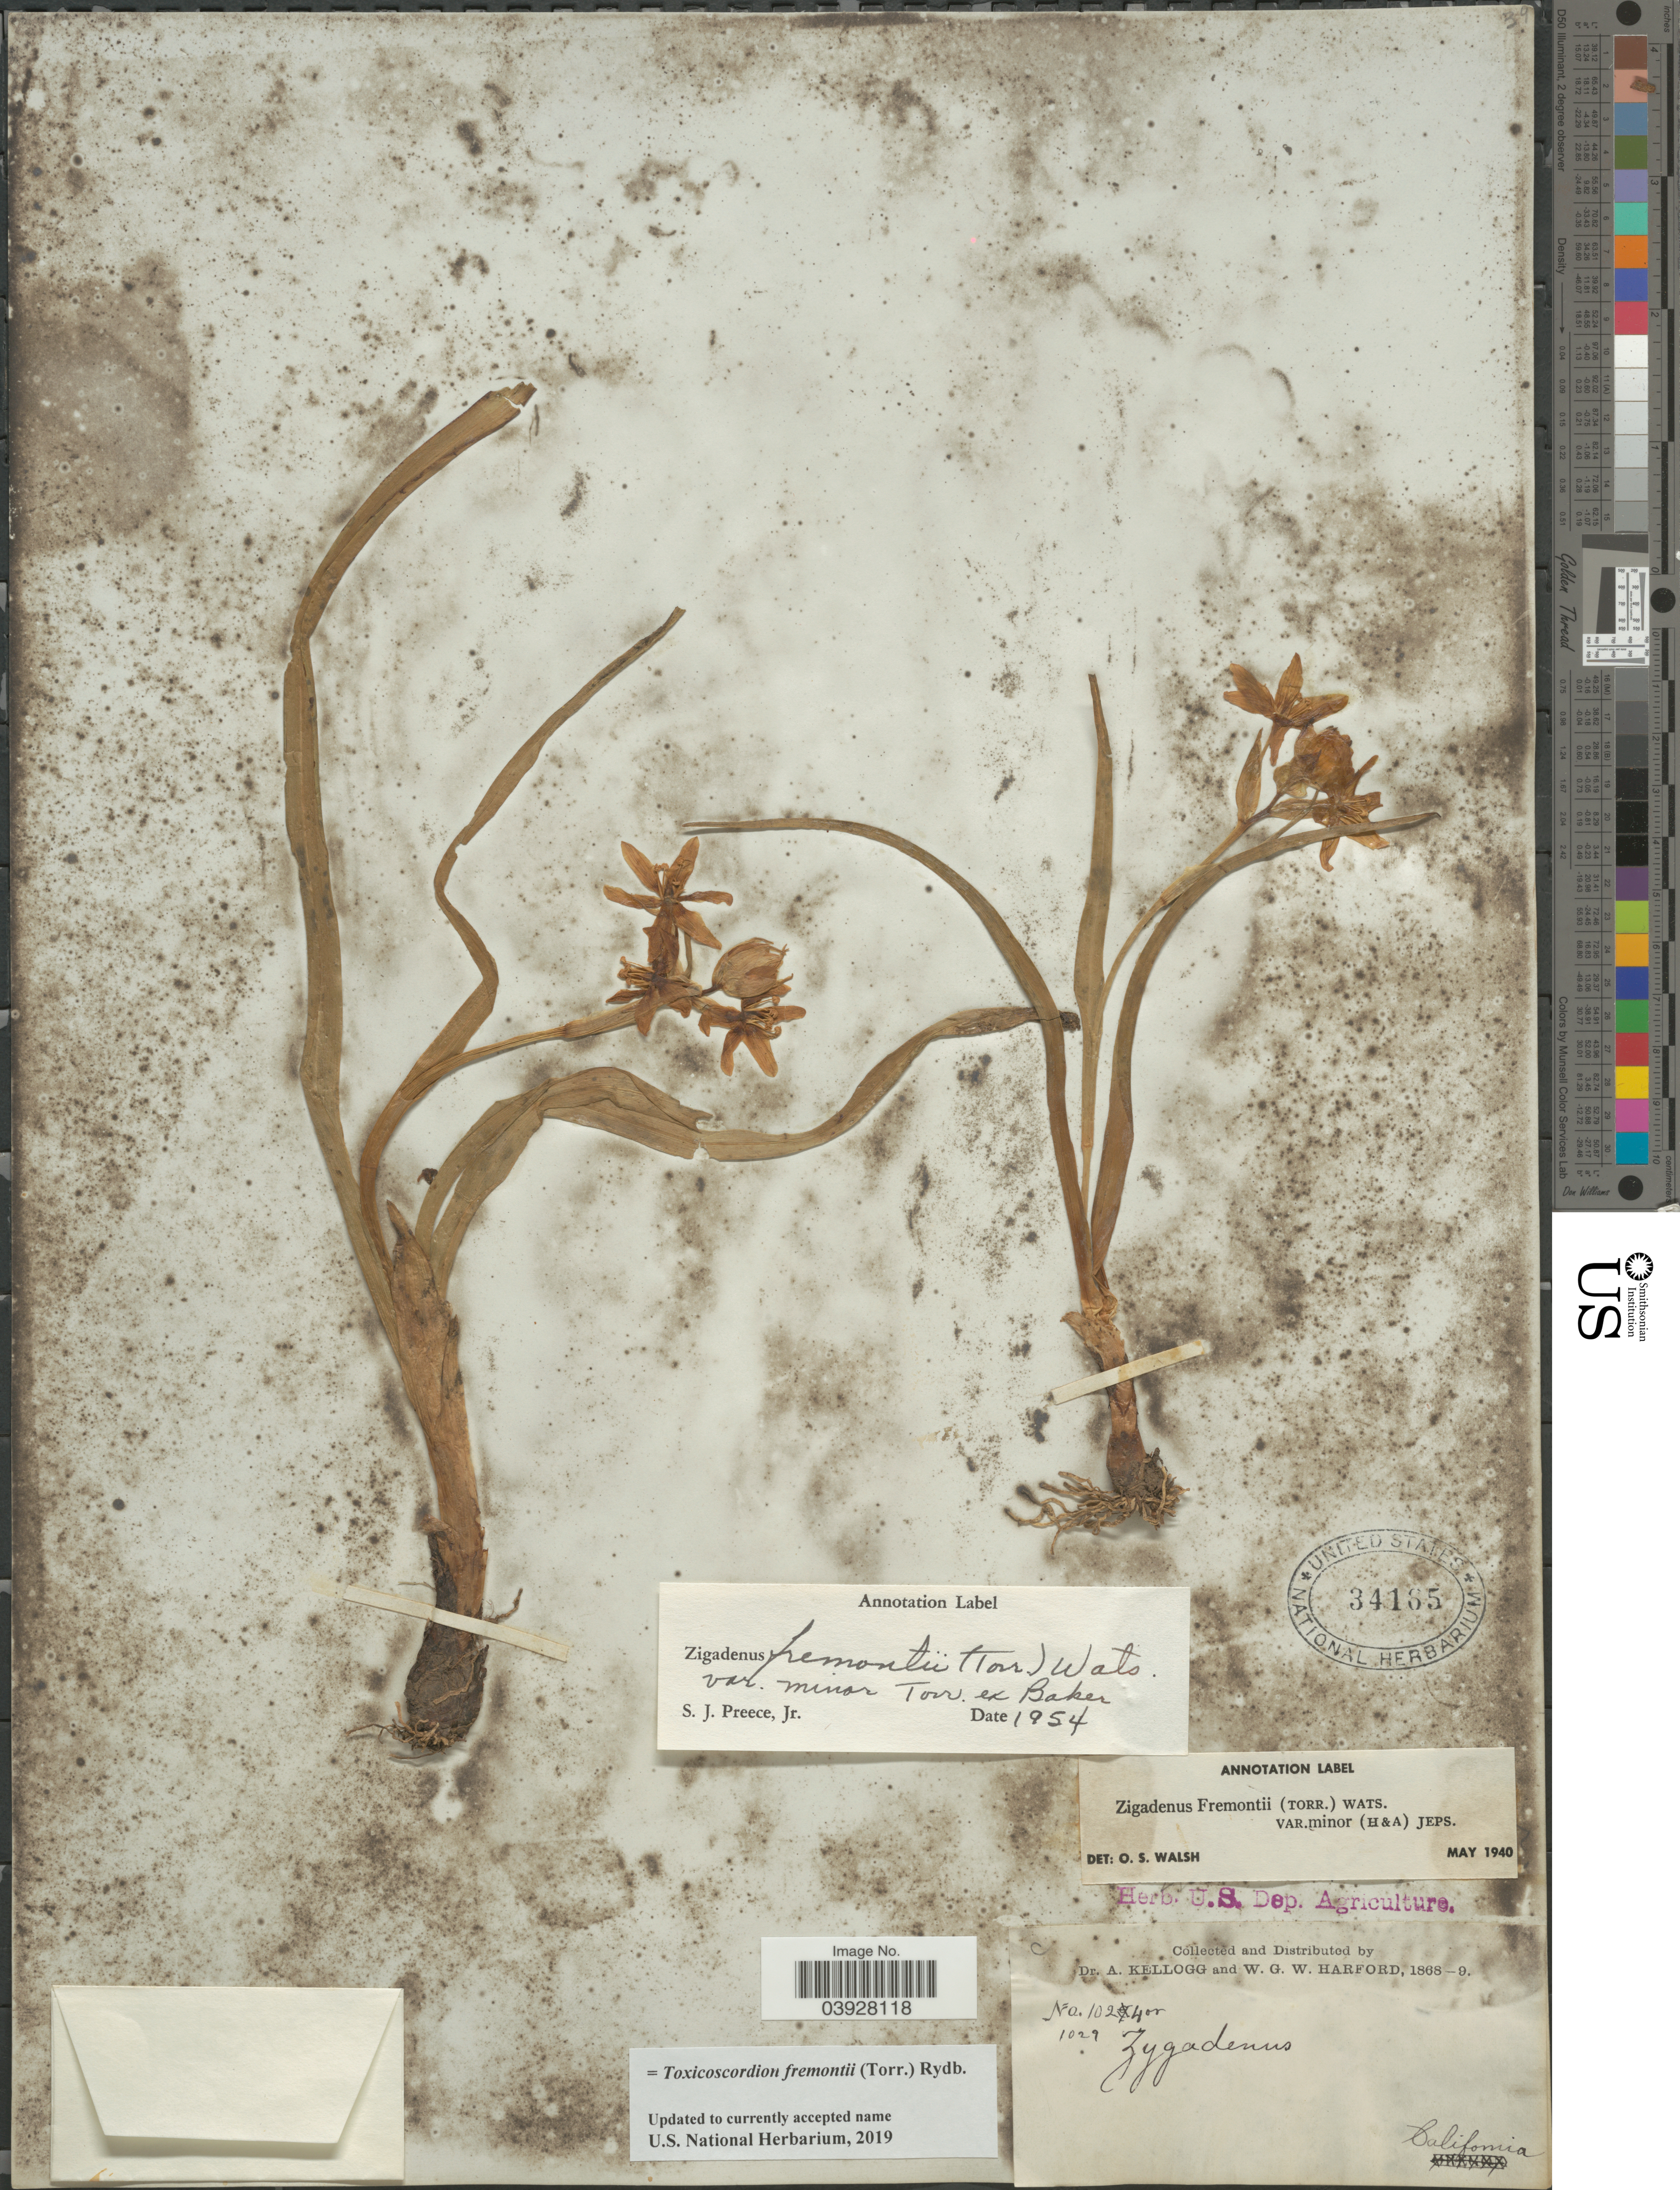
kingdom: Plantae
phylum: Tracheophyta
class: Liliopsida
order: Liliales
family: Melanthiaceae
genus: Toxicoscordion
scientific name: Toxicoscordion fremontii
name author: (Torr.) Rydb.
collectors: A. Kellogg & W. G. W. Harford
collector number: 1024/1029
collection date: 1868/1869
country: United States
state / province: California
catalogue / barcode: US 34165